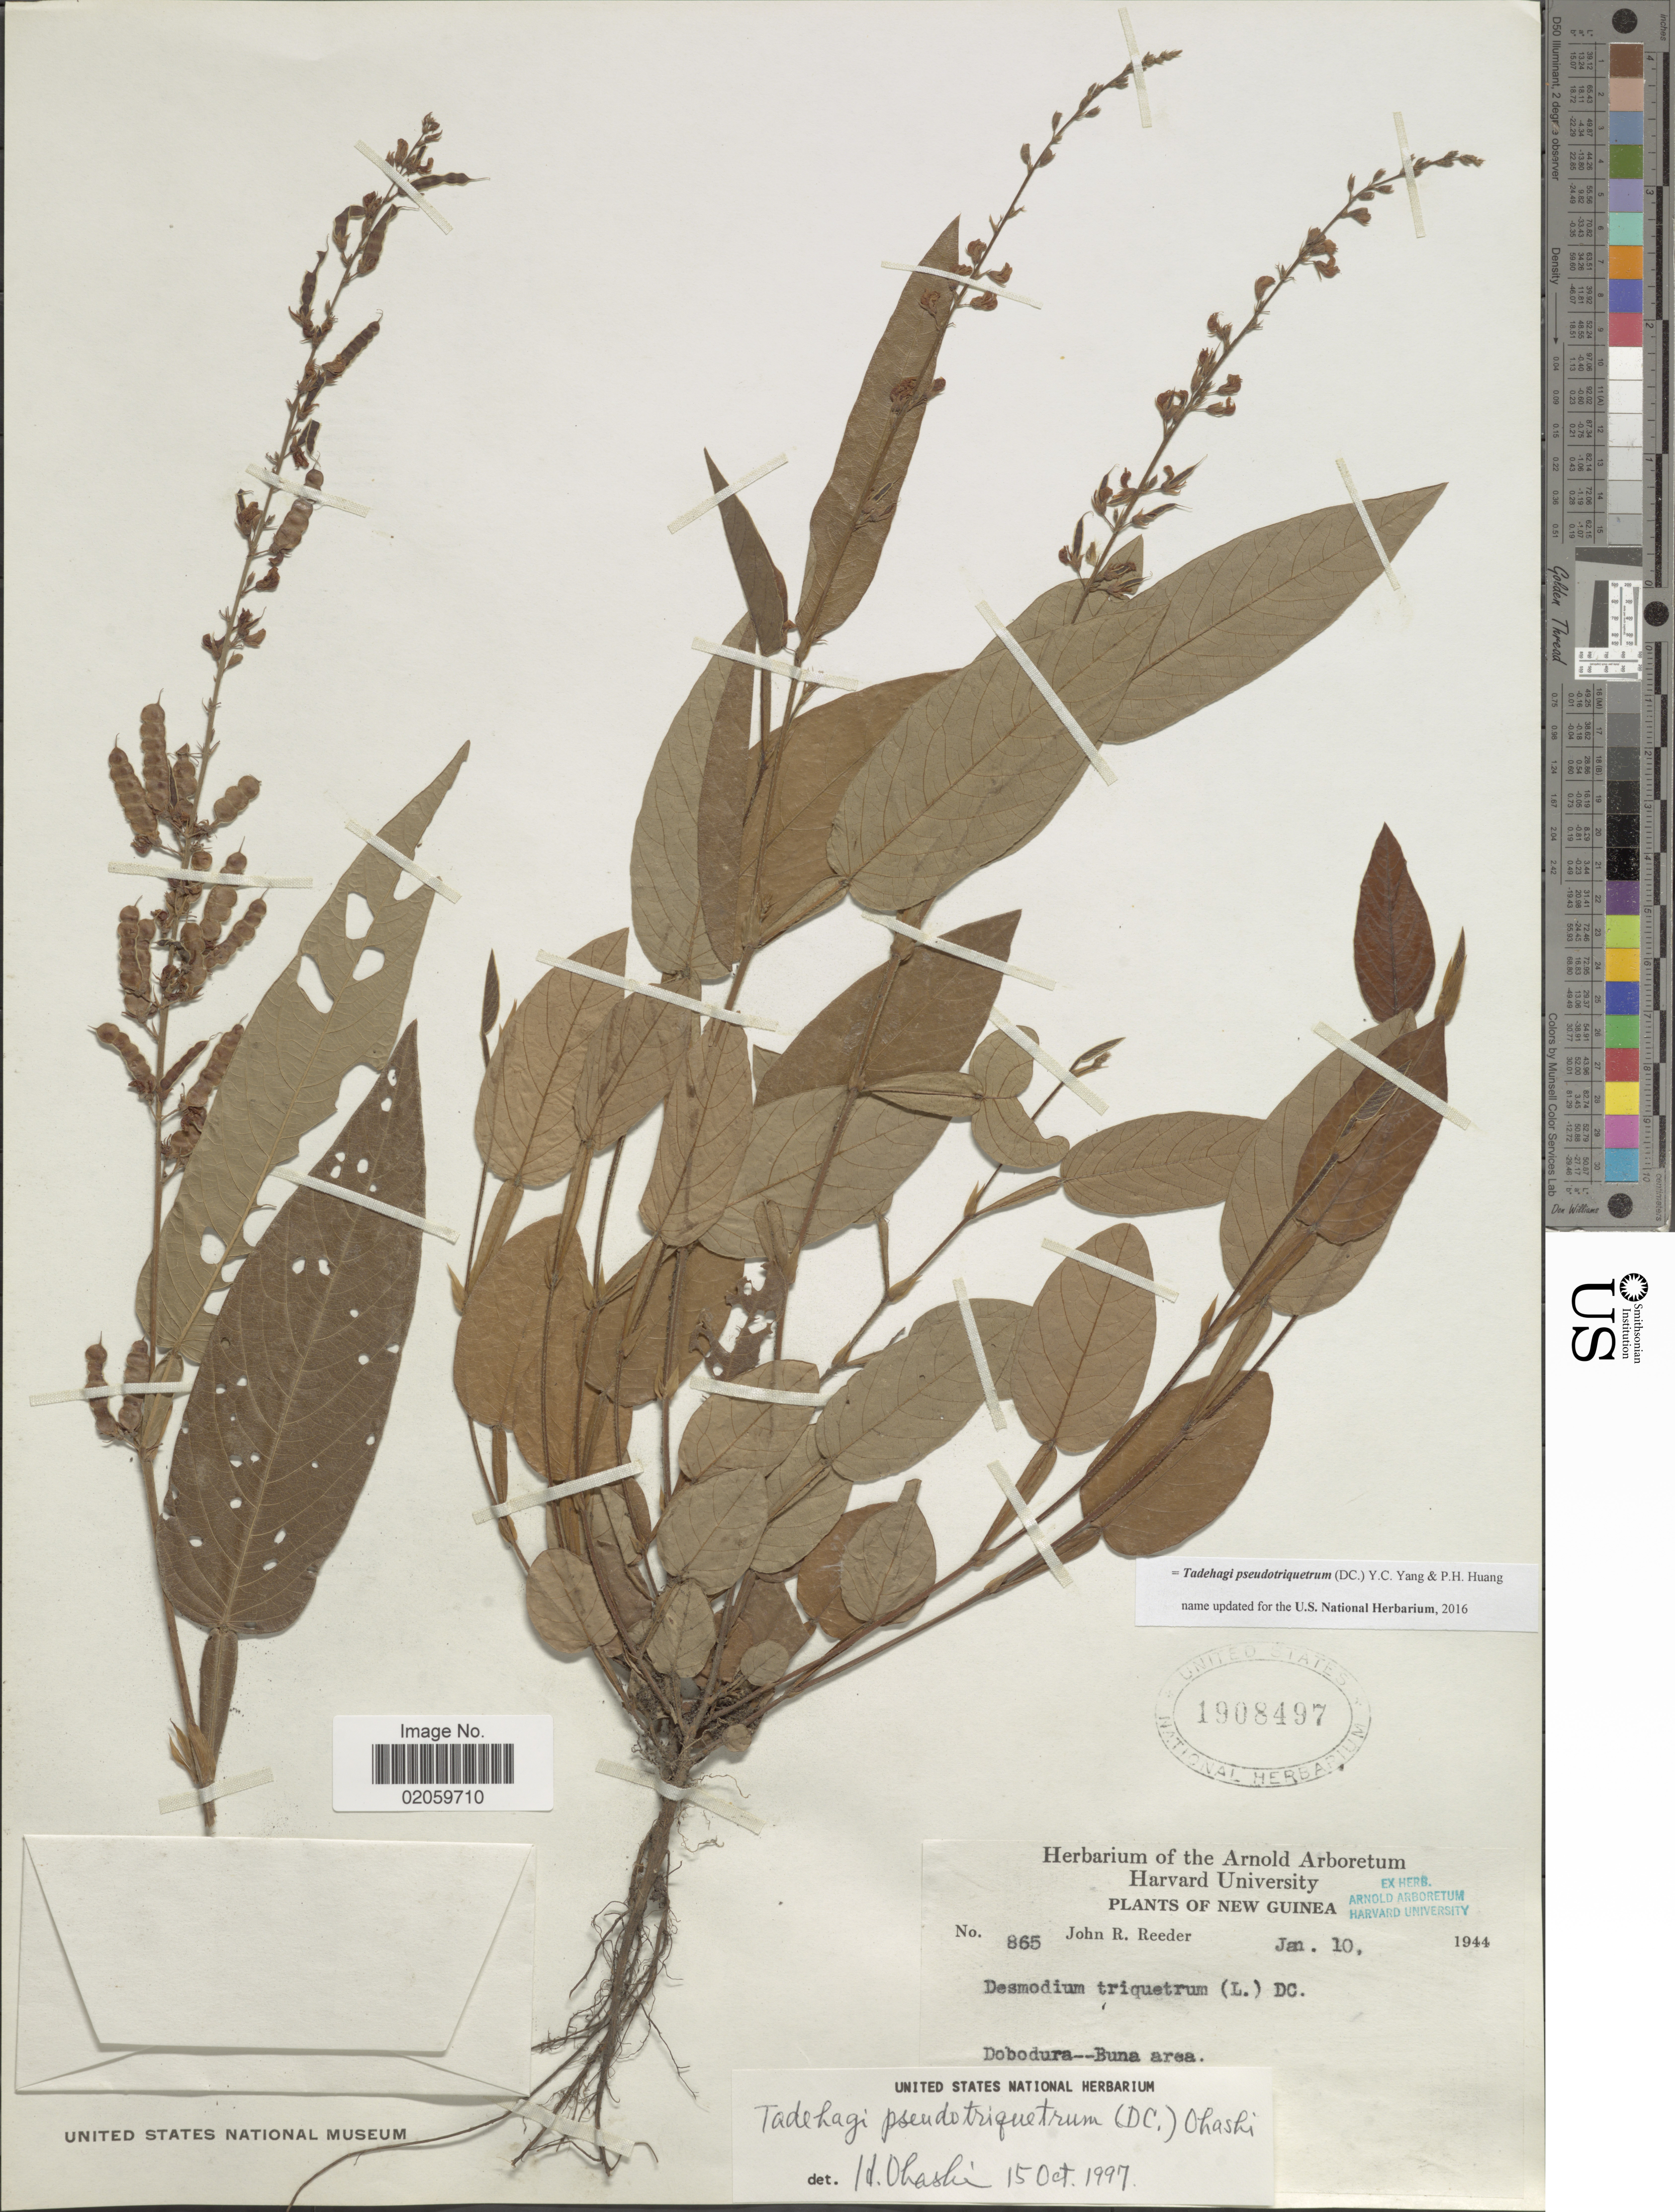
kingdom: Plantae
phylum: Tracheophyta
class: Magnoliopsida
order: Fabales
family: Fabaceae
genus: Tadehagi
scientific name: Tadehagi pseudotriquetrum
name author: (DC.) H. Ohashi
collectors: J. R. Reeder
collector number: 865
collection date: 1944-01-10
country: Papua New Guinea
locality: New Guinea, Dobodura -- Buna aea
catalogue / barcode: US 1908497